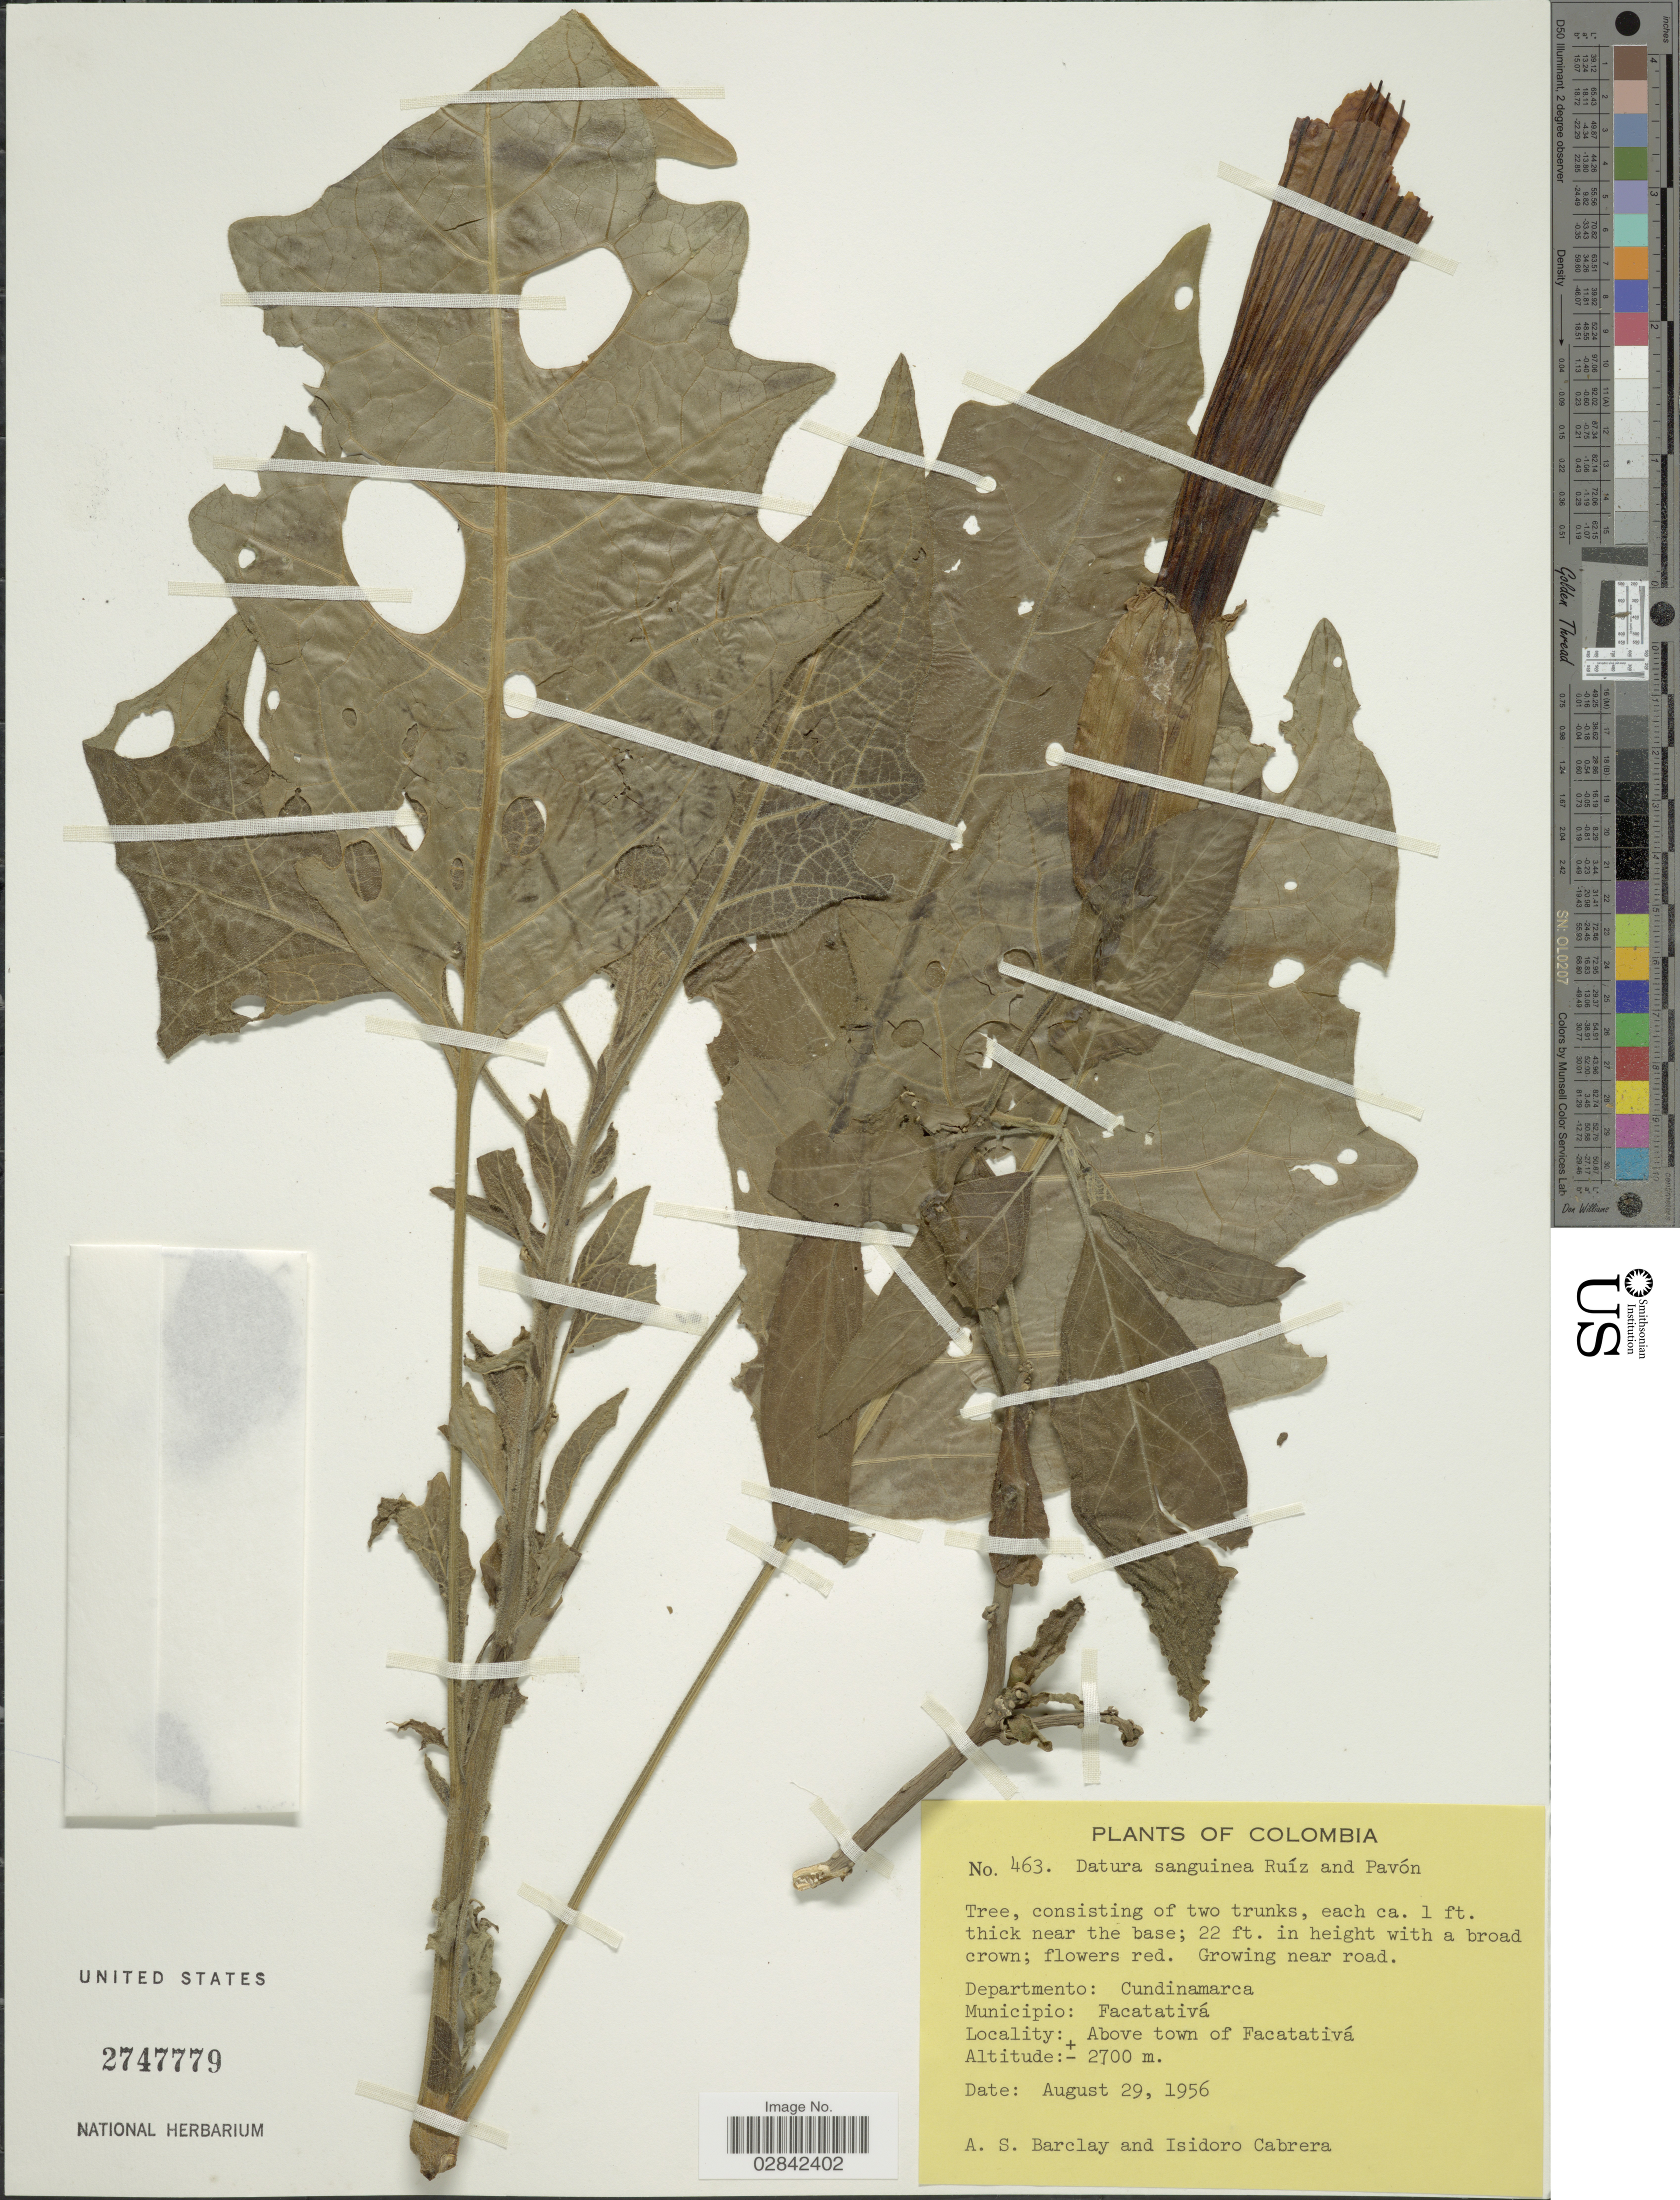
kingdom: Plantae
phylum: Tracheophyta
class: Magnoliopsida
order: Solanales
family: Solanaceae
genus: Brugmansia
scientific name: Brugmansia sanguinea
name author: (Ruiz & Pav.) D. Don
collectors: A. S. Barclay & I. Cabrera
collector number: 463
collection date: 1956-08-29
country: Colombia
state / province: Cundinamarca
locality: Departmento: Cundinamarca, Municipio: Facatativá, Above town of Facatativá.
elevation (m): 2700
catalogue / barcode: US 2747779